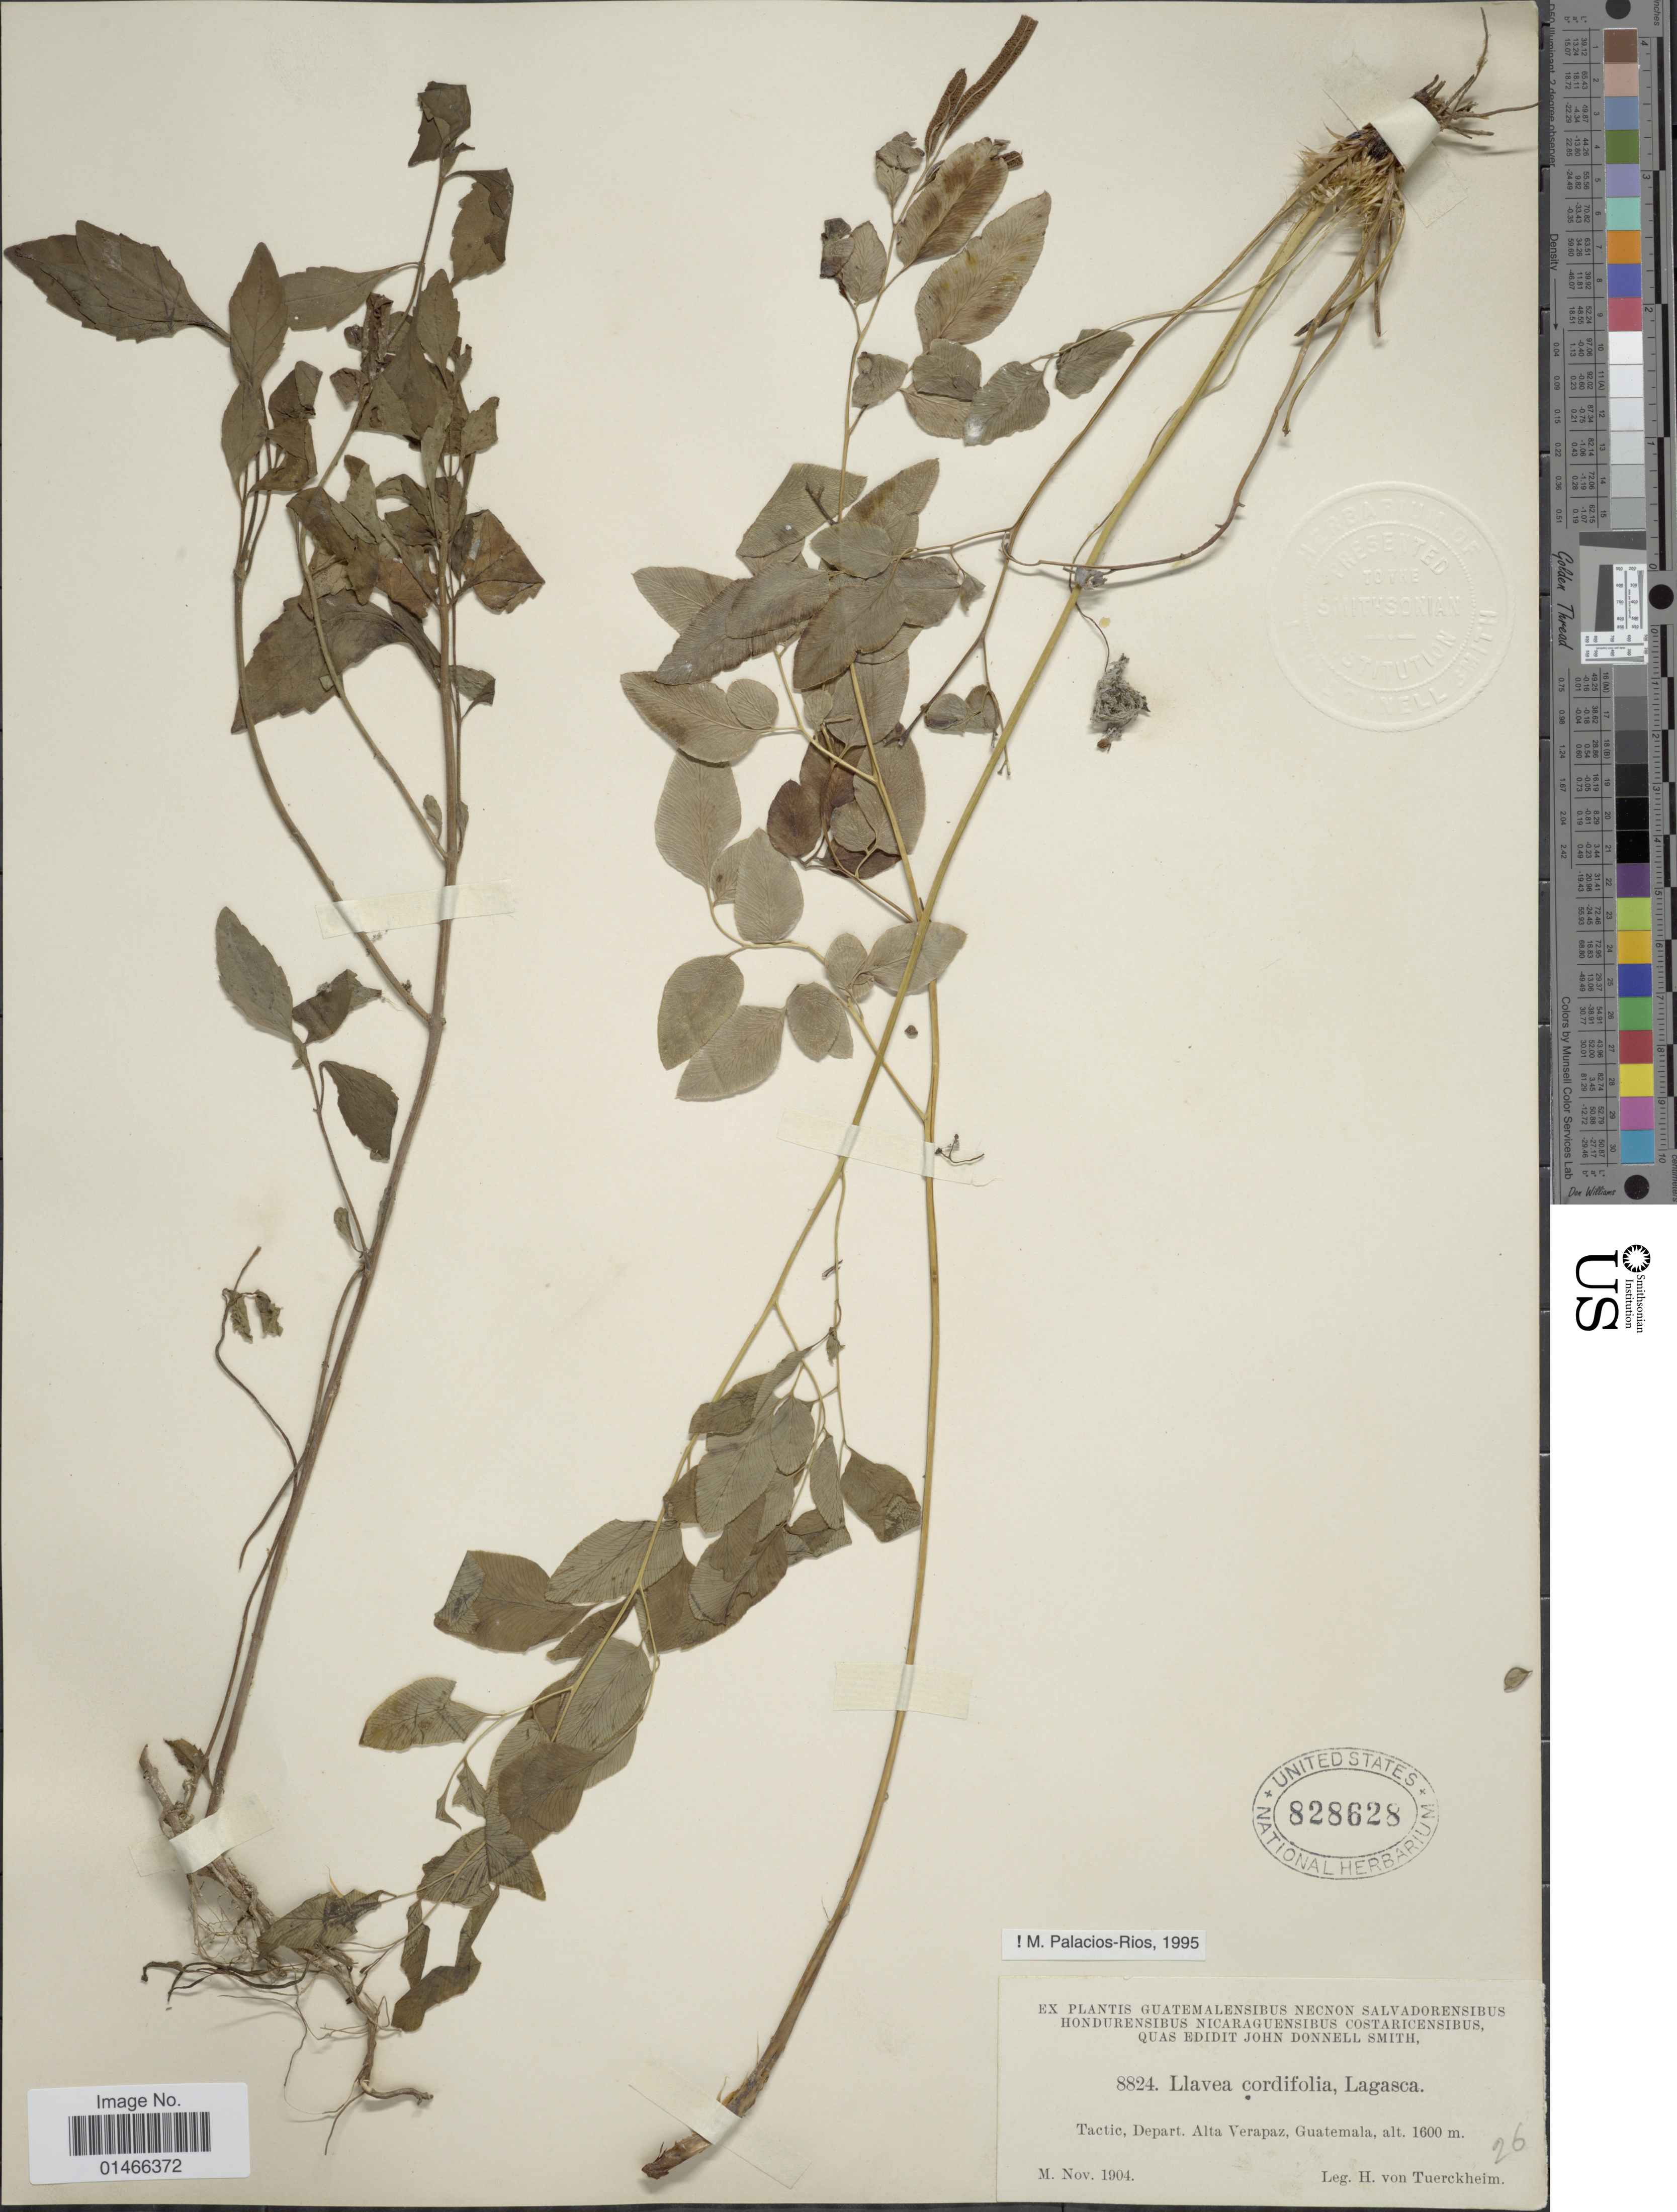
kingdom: Plantae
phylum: Tracheophyta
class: Polypodiopsida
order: Polypodiales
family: Pteridaceae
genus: Llavea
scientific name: Llavea cordifolia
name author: Lag.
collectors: H. von Türckheim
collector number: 8824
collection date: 1904-11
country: Guatemala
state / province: Alta Verapaz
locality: Tactic, Depart. Alta Verapaz.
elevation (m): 1600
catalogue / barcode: US 828628